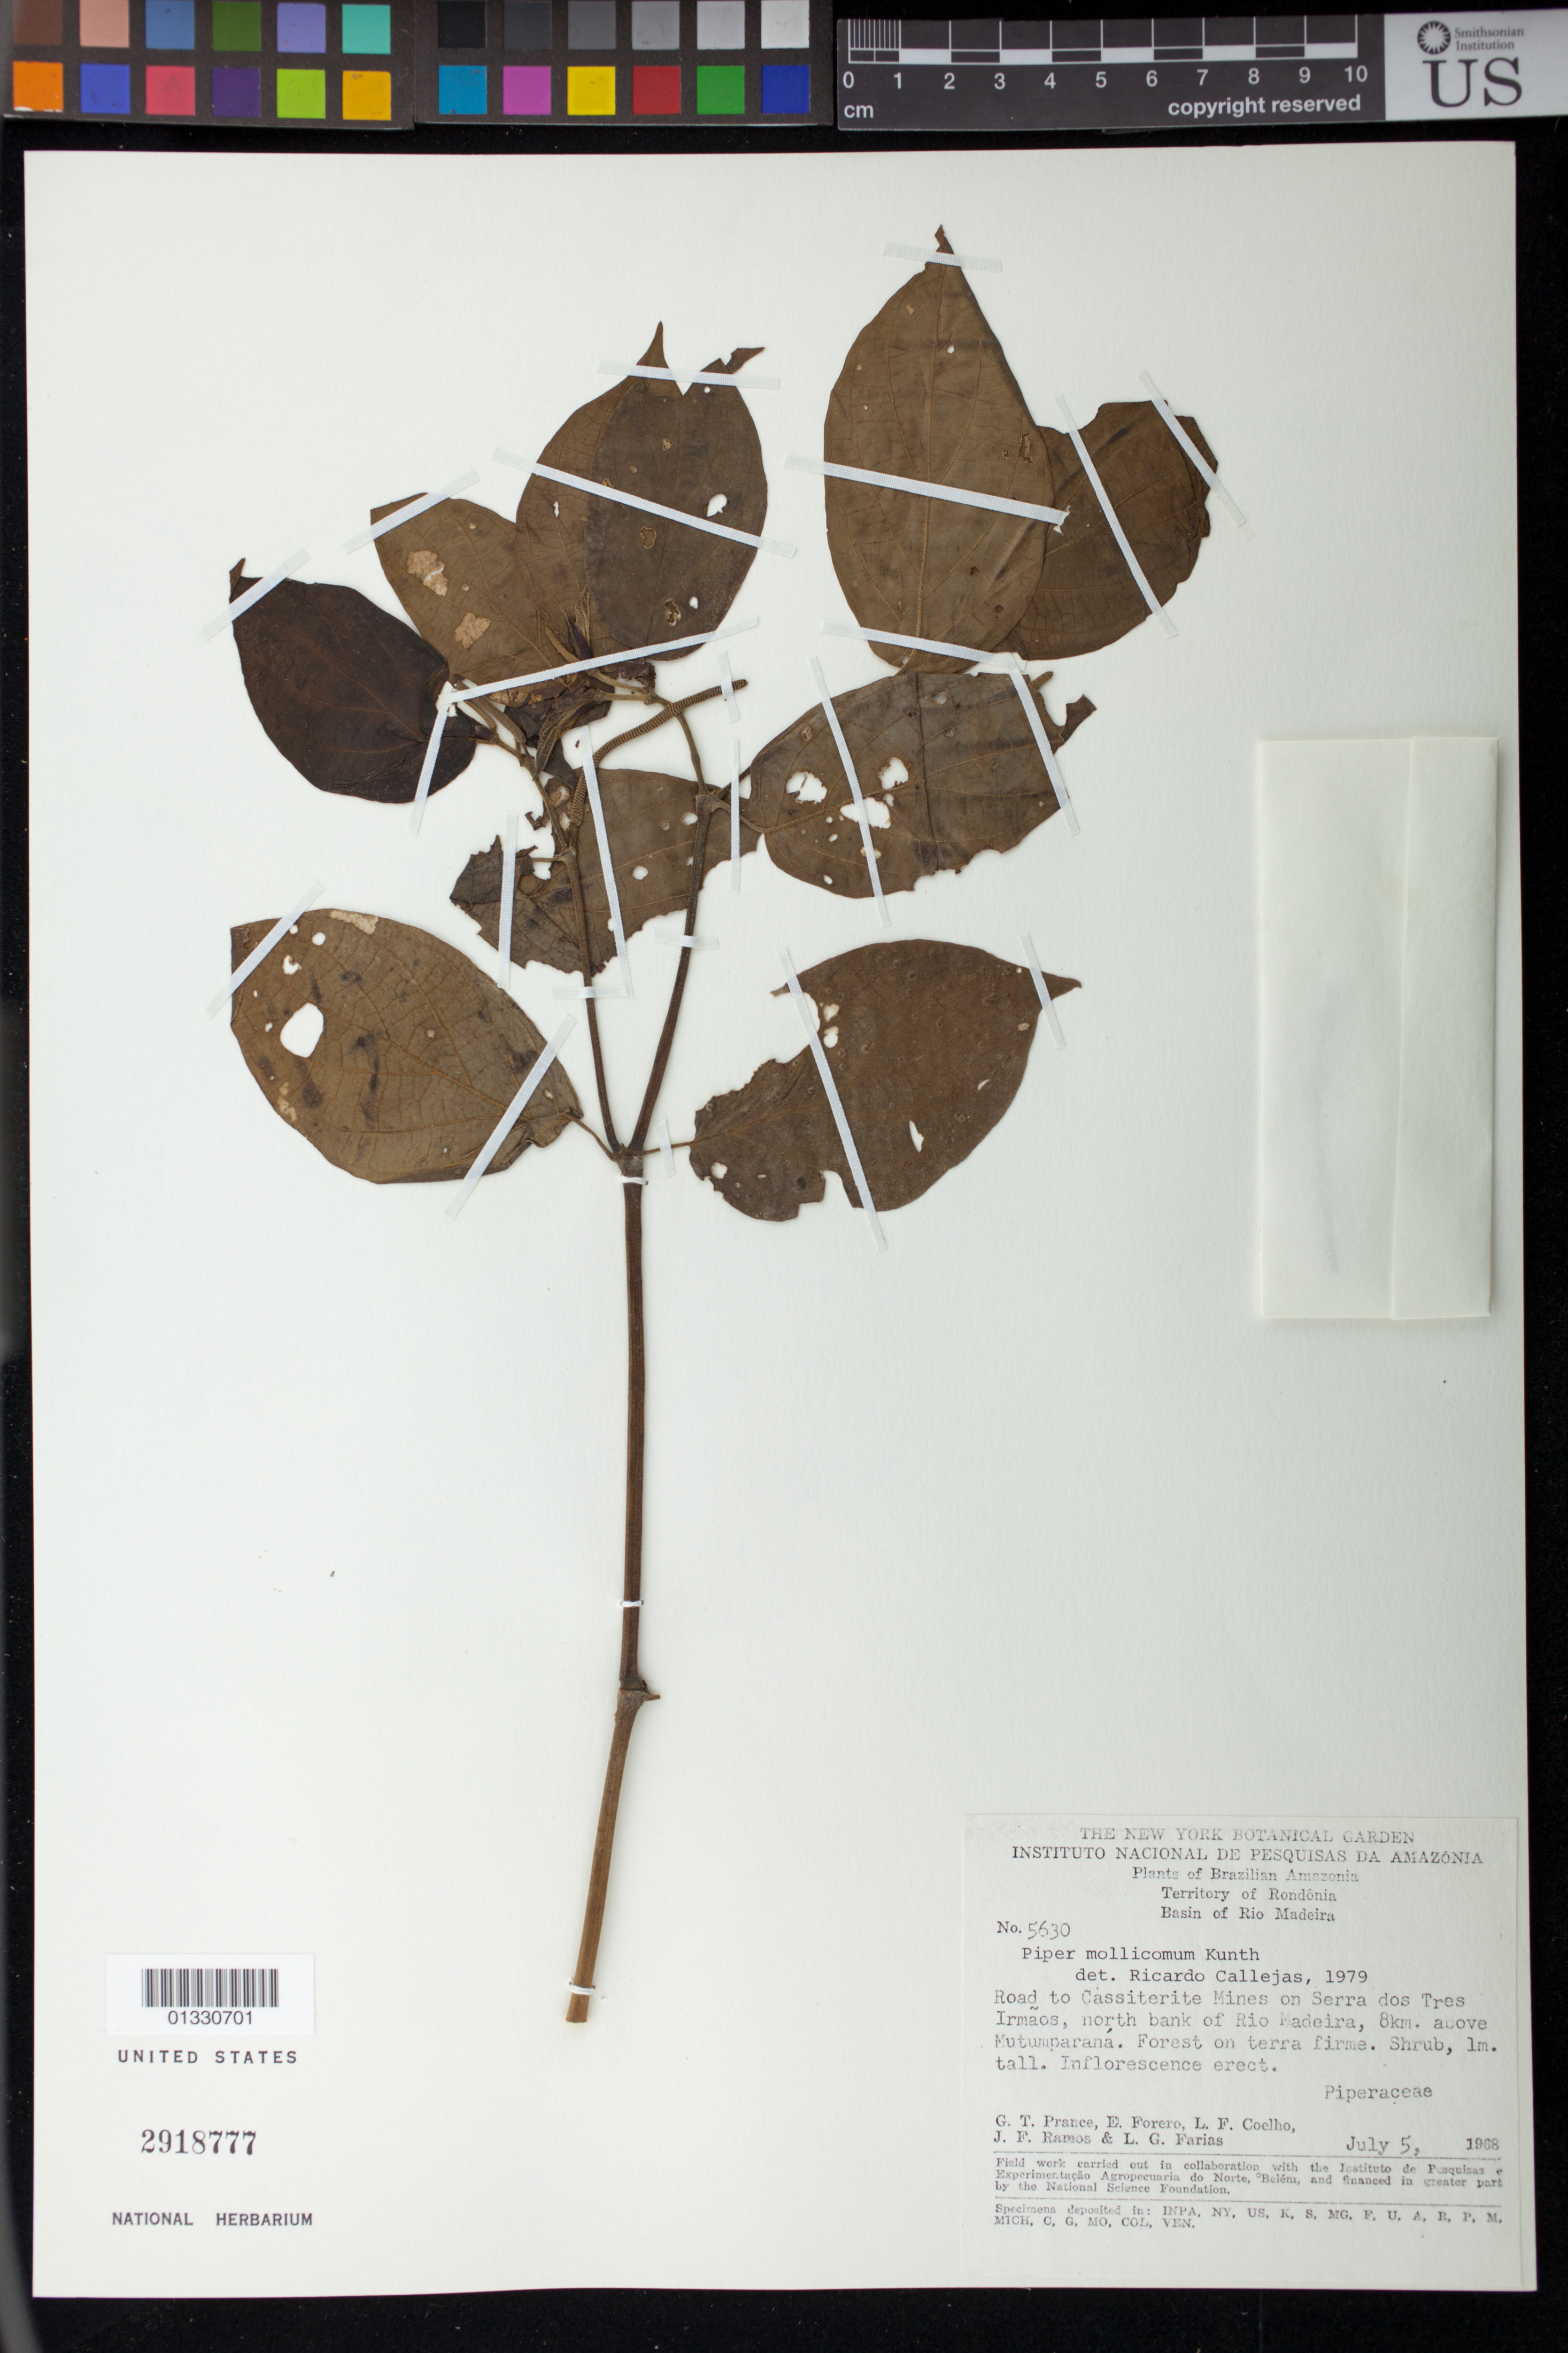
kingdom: Plantae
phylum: Tracheophyta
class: Magnoliopsida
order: Piperales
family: Piperaceae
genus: Piper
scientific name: Piper mollicomum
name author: Kunth ex Steud.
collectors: G. T. Prance, E. Forero, L. F. Coelho, J. F. Ramos & L. G. Farias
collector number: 5630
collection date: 1968-07-05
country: Brazil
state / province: Rondônia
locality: Road to Cassiterite Mines on Serra dos Tres Irmões, north bank of rio Madeira, 8 km above Mutumparaná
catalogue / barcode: US 2918777